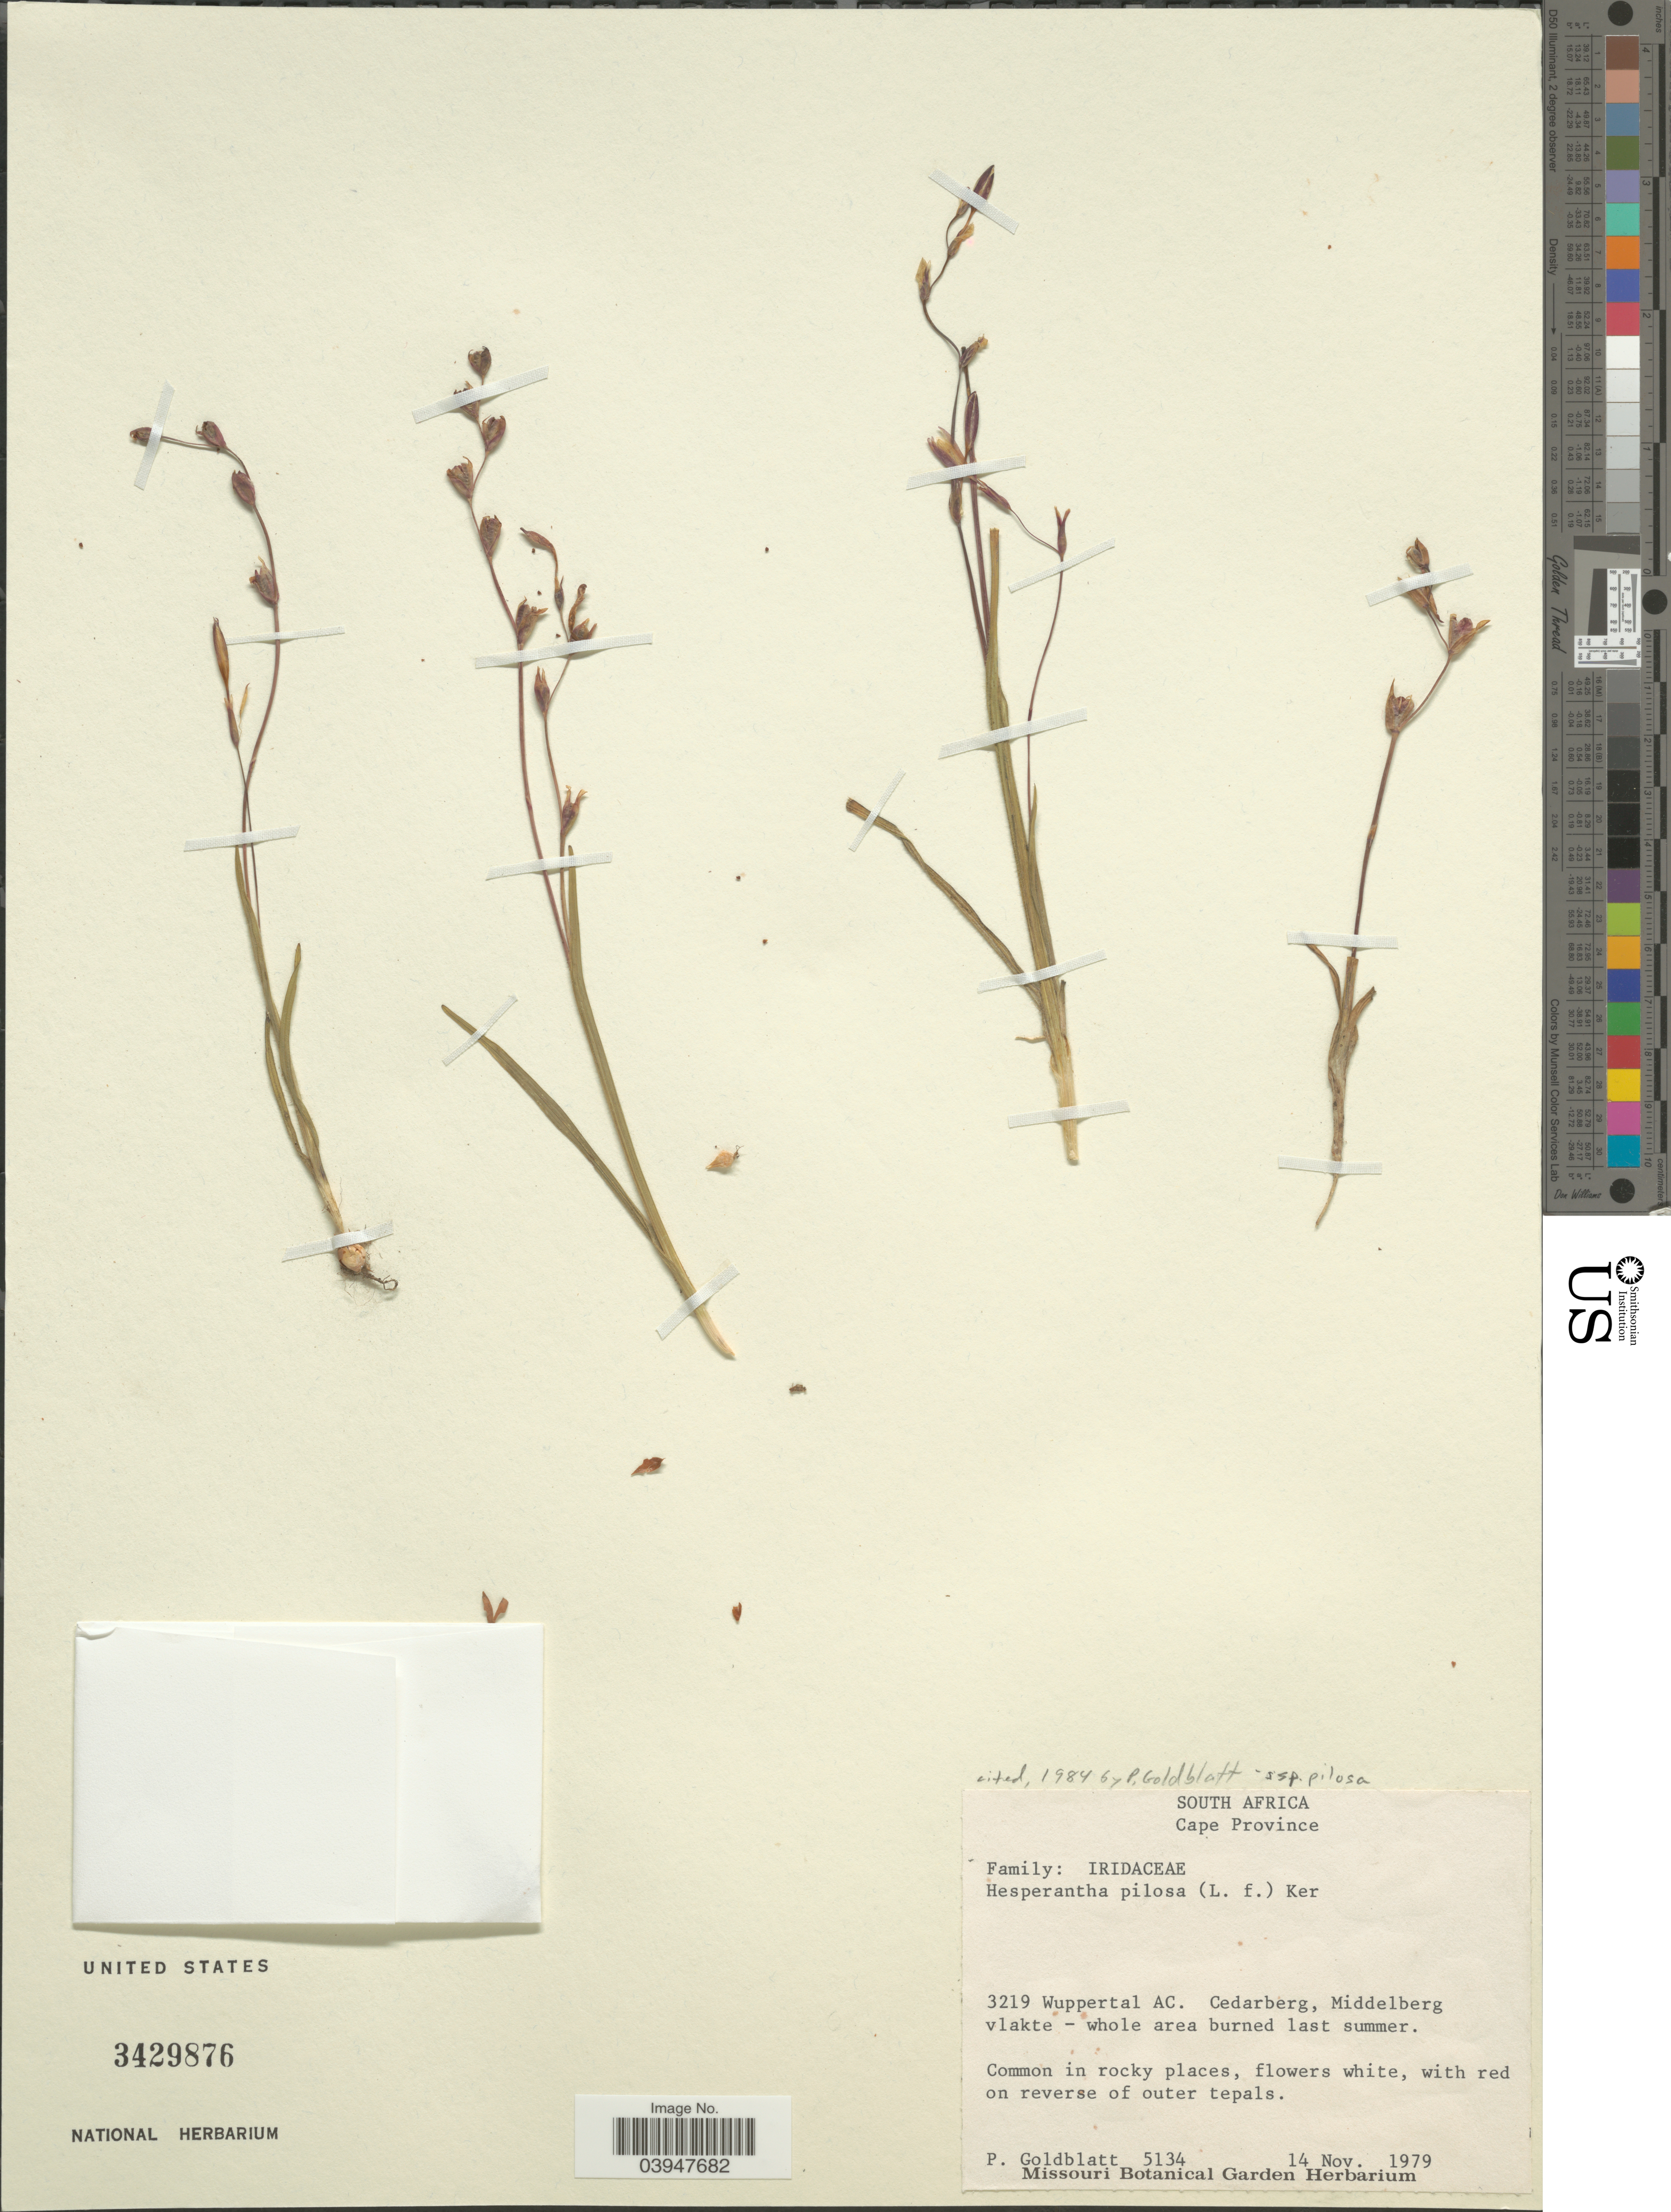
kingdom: Plantae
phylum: Tracheophyta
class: Liliopsida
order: Asparagales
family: Iridaceae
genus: Hesperantha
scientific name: Hesperantha pilosa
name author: (L. f.) Ker Gawl.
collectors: P. Goldblatt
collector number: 5134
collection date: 1979-11-14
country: South Africa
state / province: Western Cape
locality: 3219 Wuppertal AC. Cedarberg, Middelberg vlakte.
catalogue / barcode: US 3429876